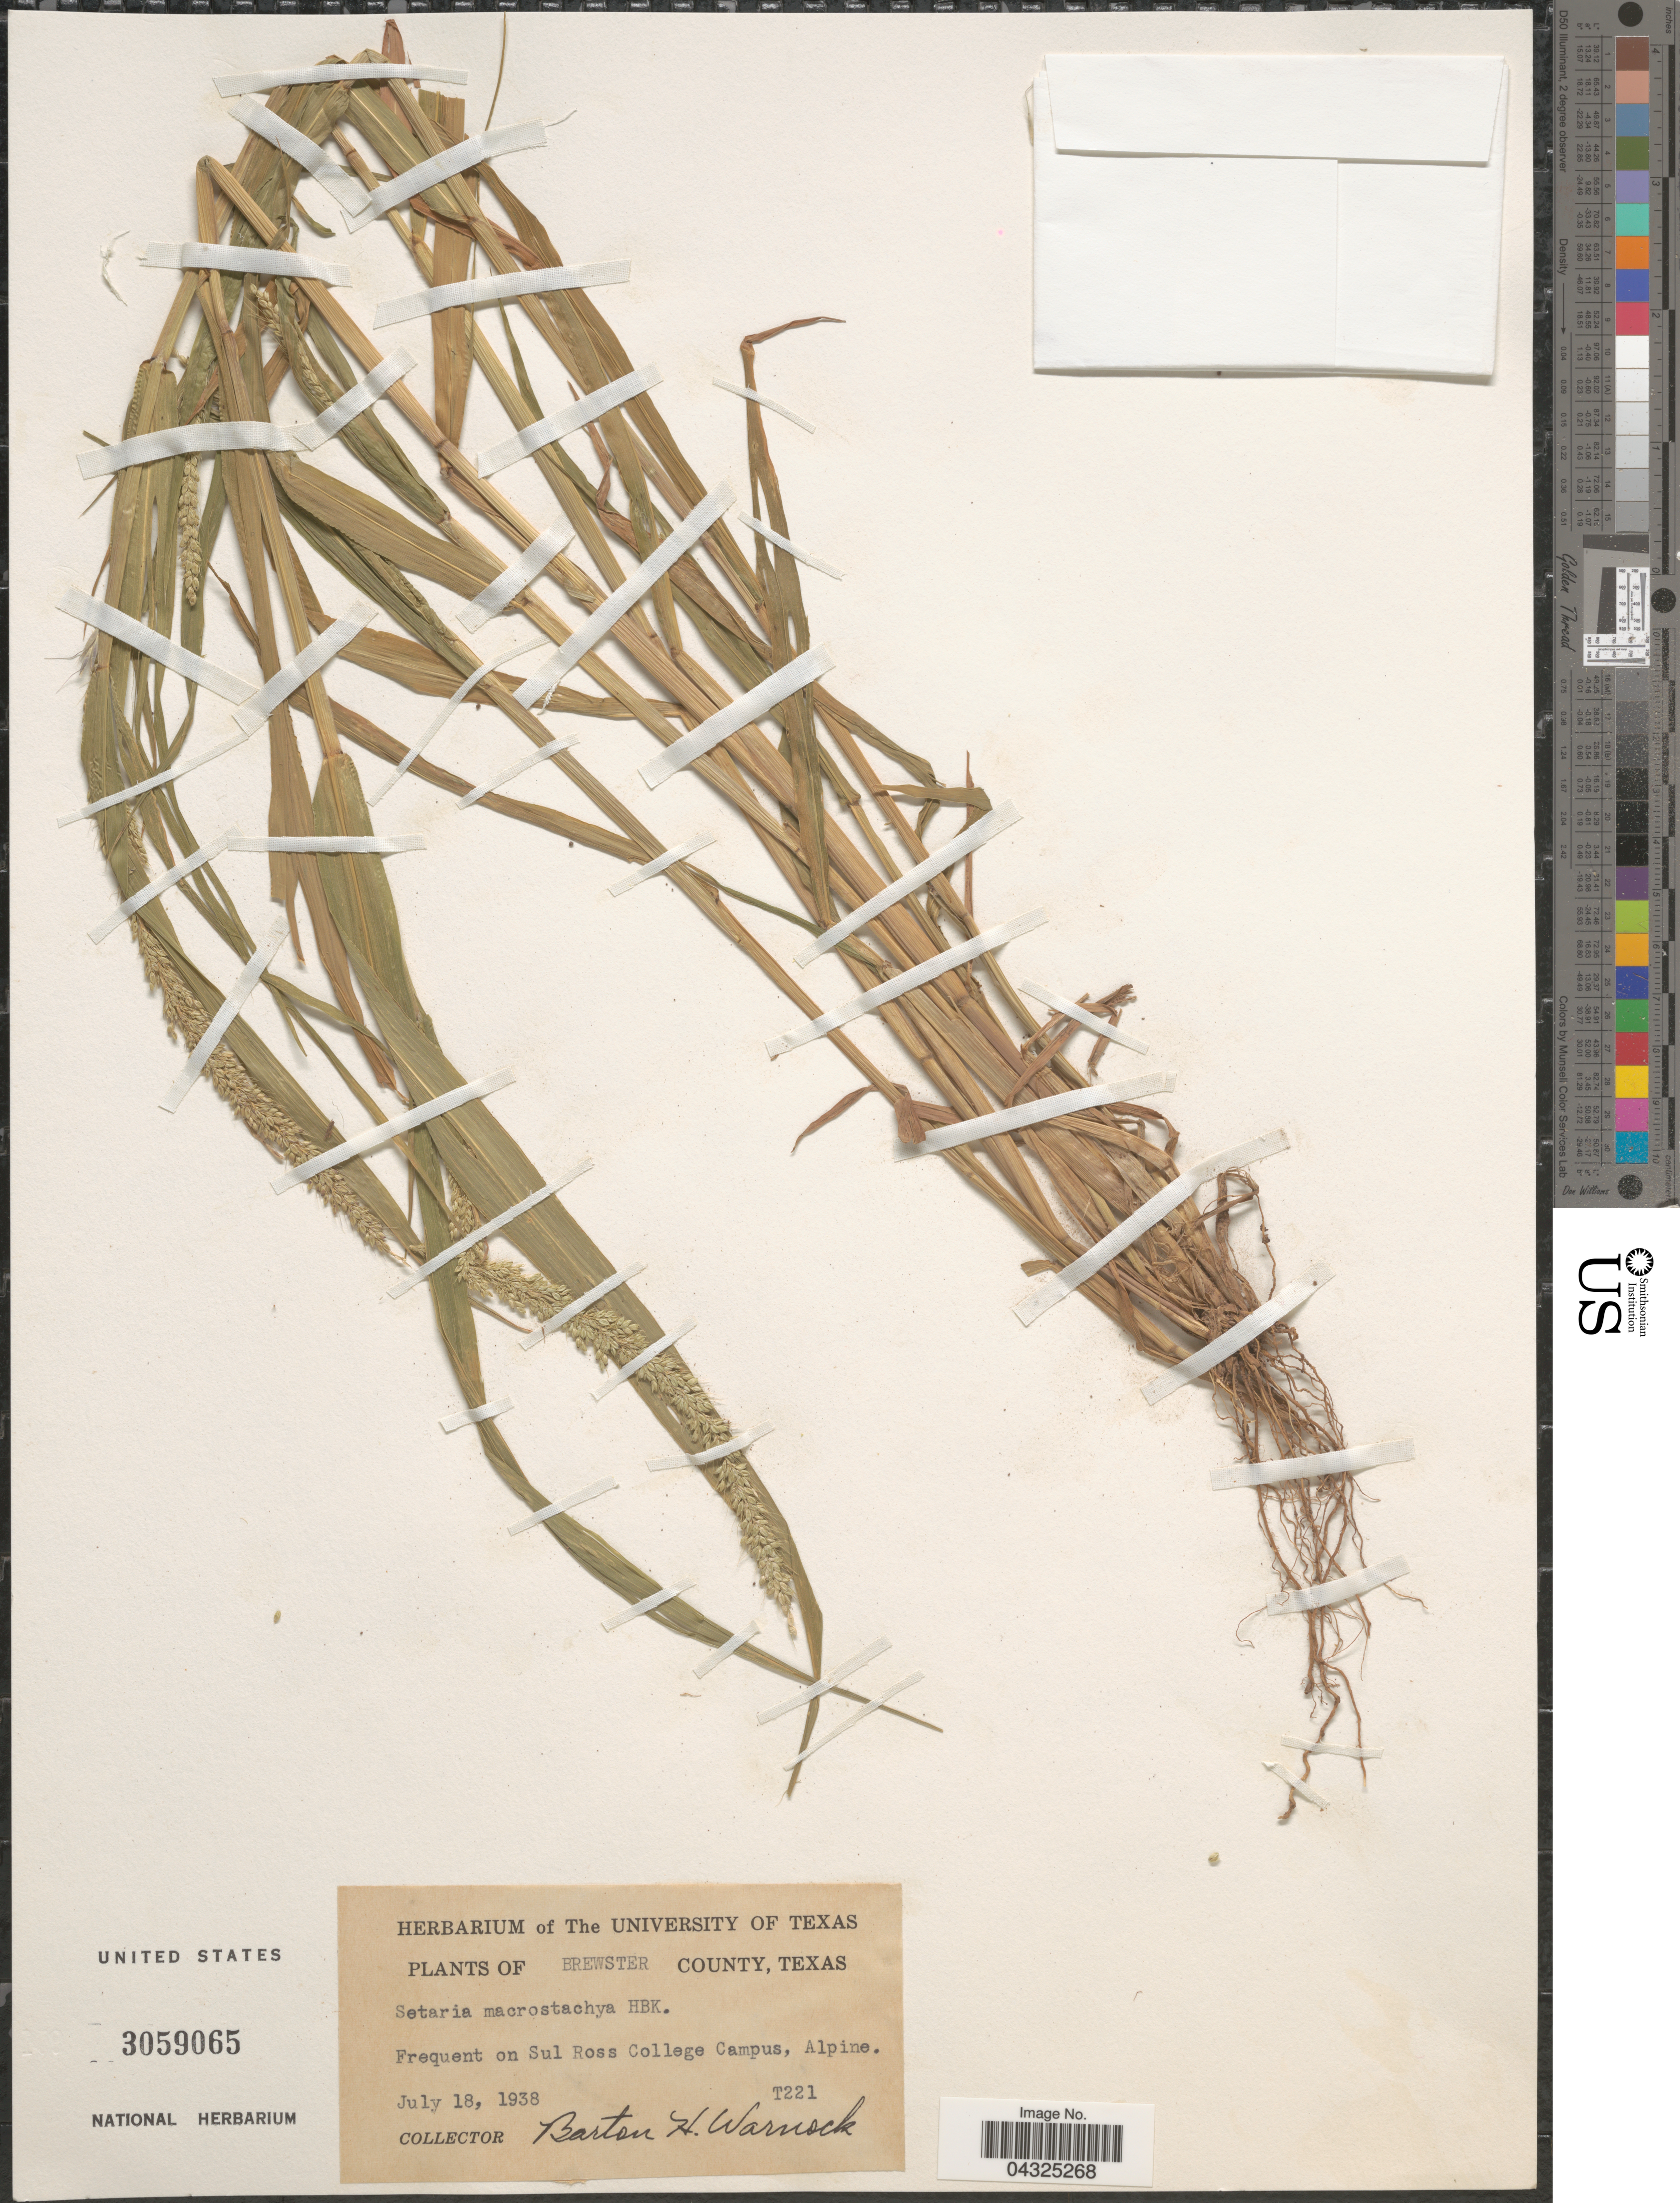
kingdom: Plantae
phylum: Tracheophyta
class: Liliopsida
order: Poales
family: Poaceae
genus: Setaria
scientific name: Setaria macrostachya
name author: Kunth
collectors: B. H. Warnock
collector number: T221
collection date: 1938-07-18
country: United States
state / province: Texas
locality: Brewster County. Frequent on Sul Ross College Campus, Alpine.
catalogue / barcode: US 3059065